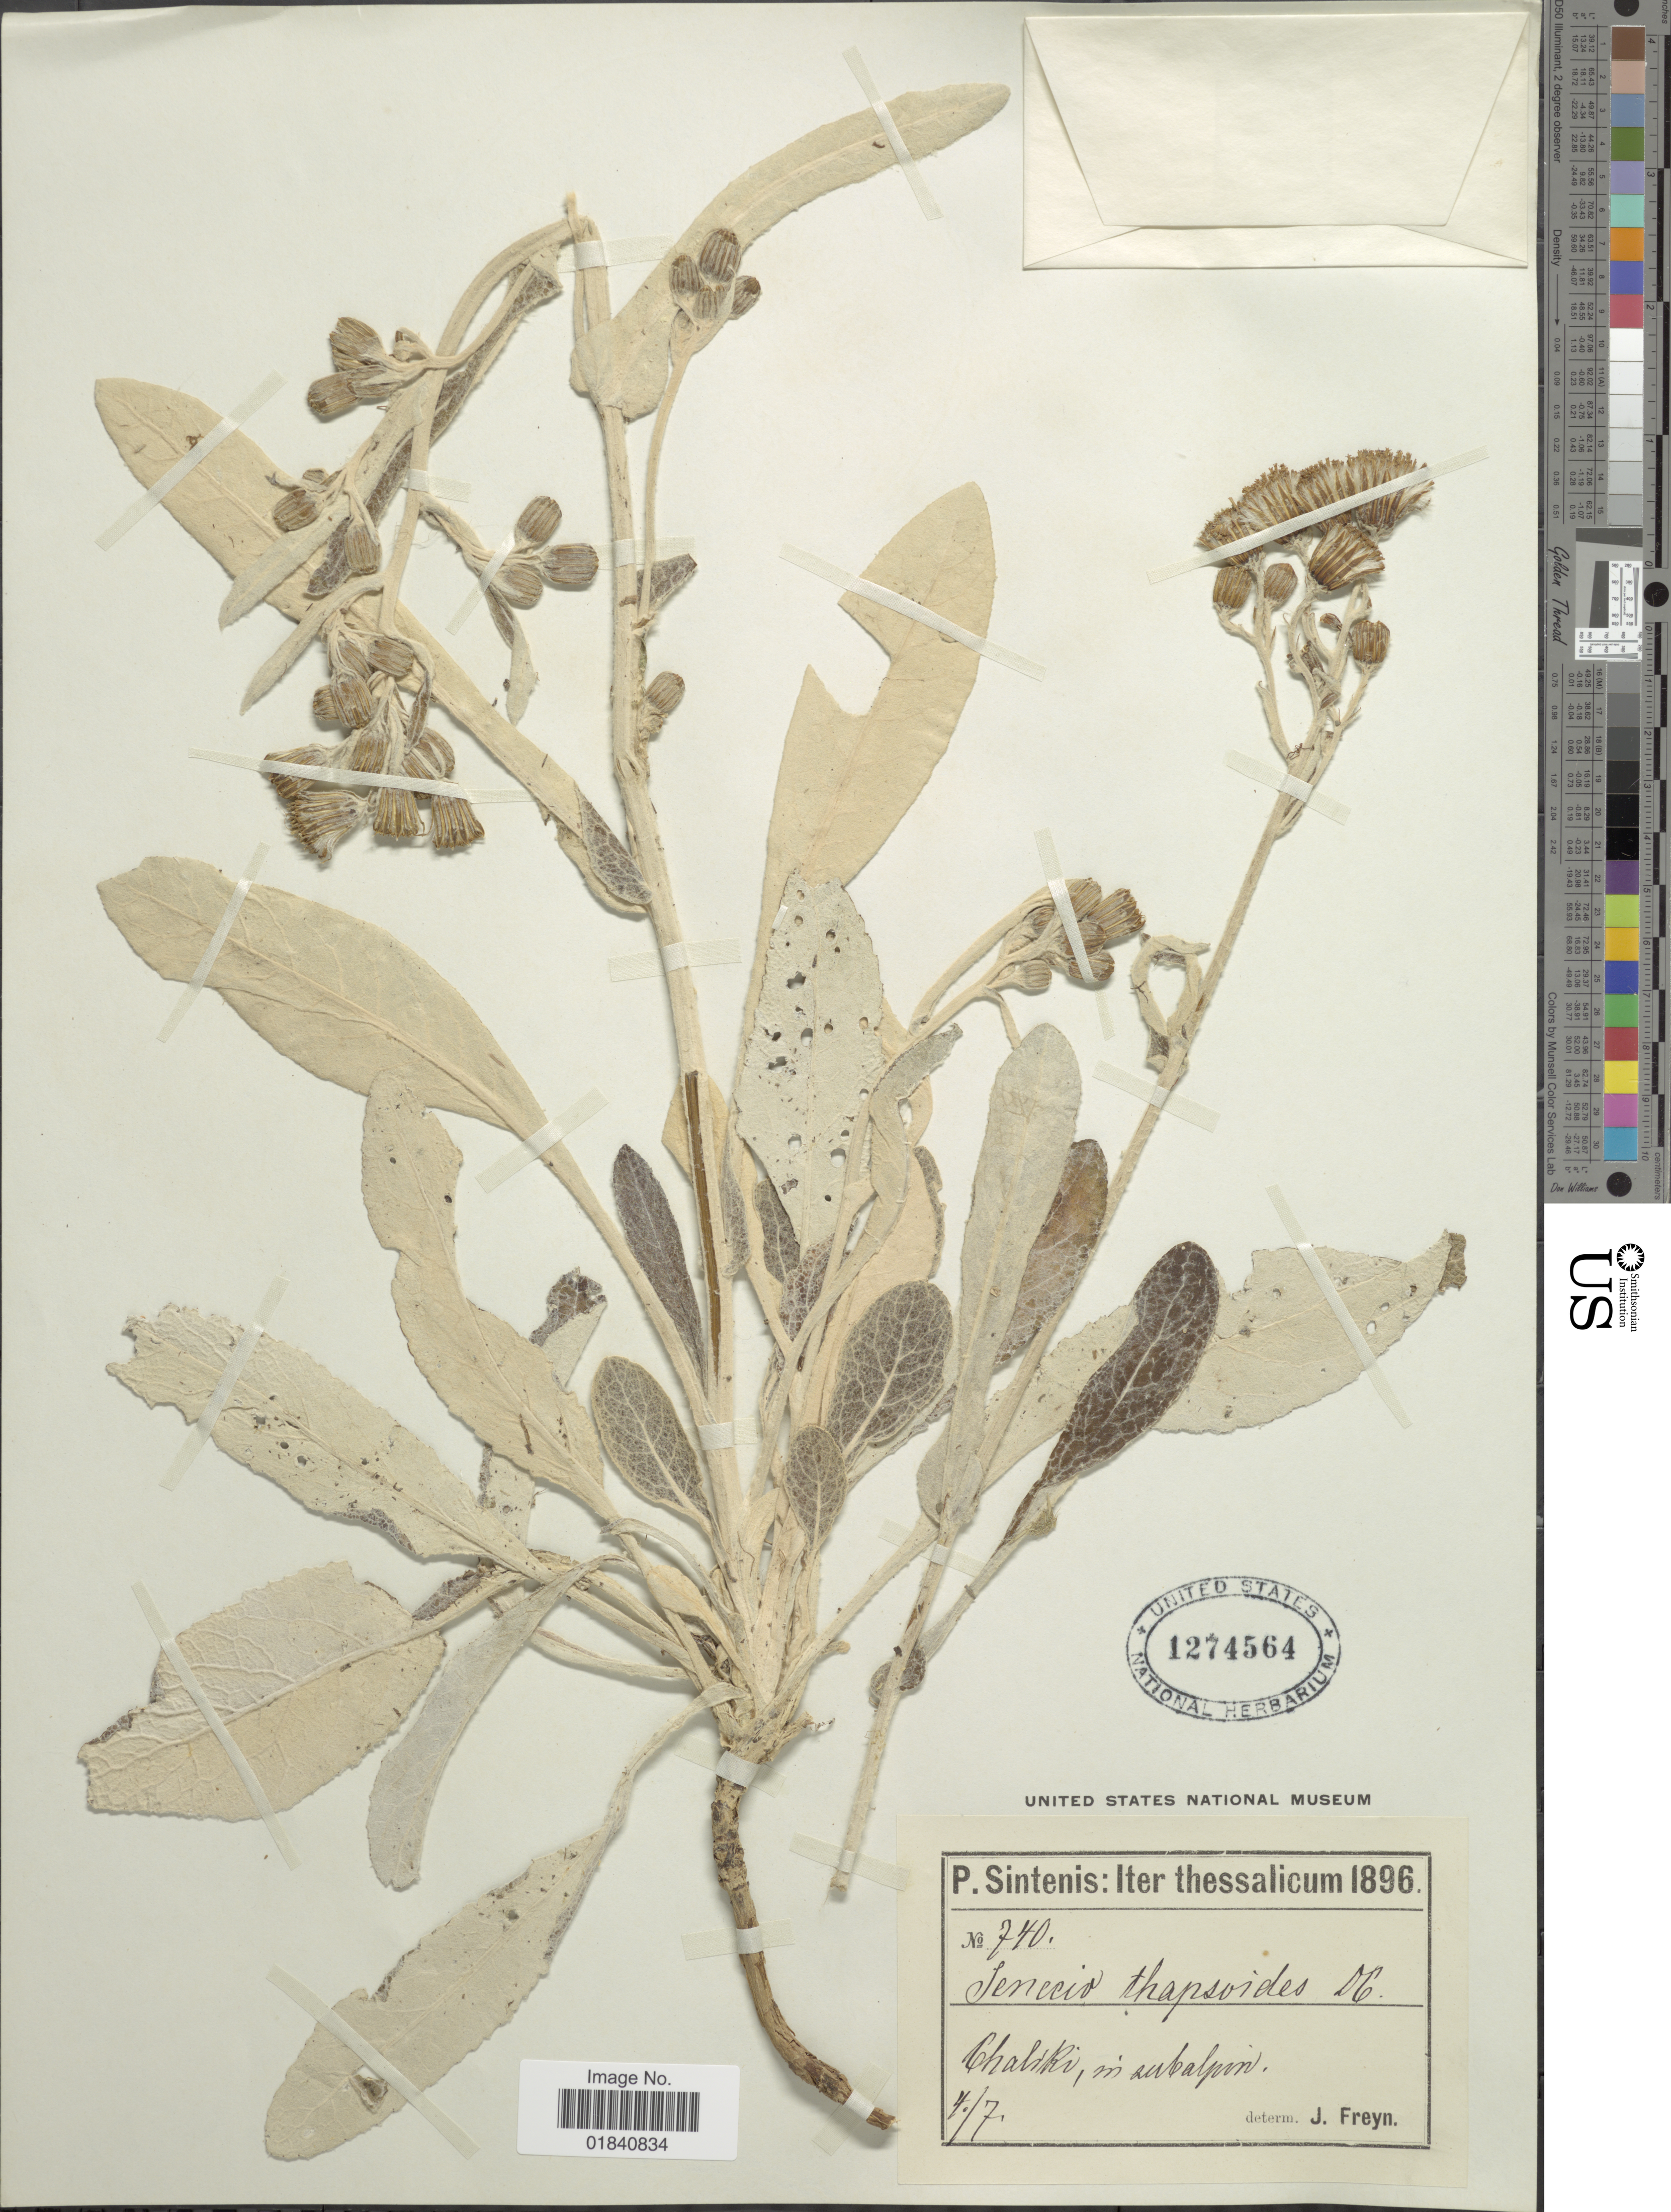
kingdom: Plantae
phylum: Tracheophyta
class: Magnoliopsida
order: Asterales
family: Asteraceae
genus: Senecio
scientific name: Senecio thapsoides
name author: DC.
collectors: P. Sintenis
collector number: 740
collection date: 1896-07-04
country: Greece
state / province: Thessaly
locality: Chaliki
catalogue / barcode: US 1274564